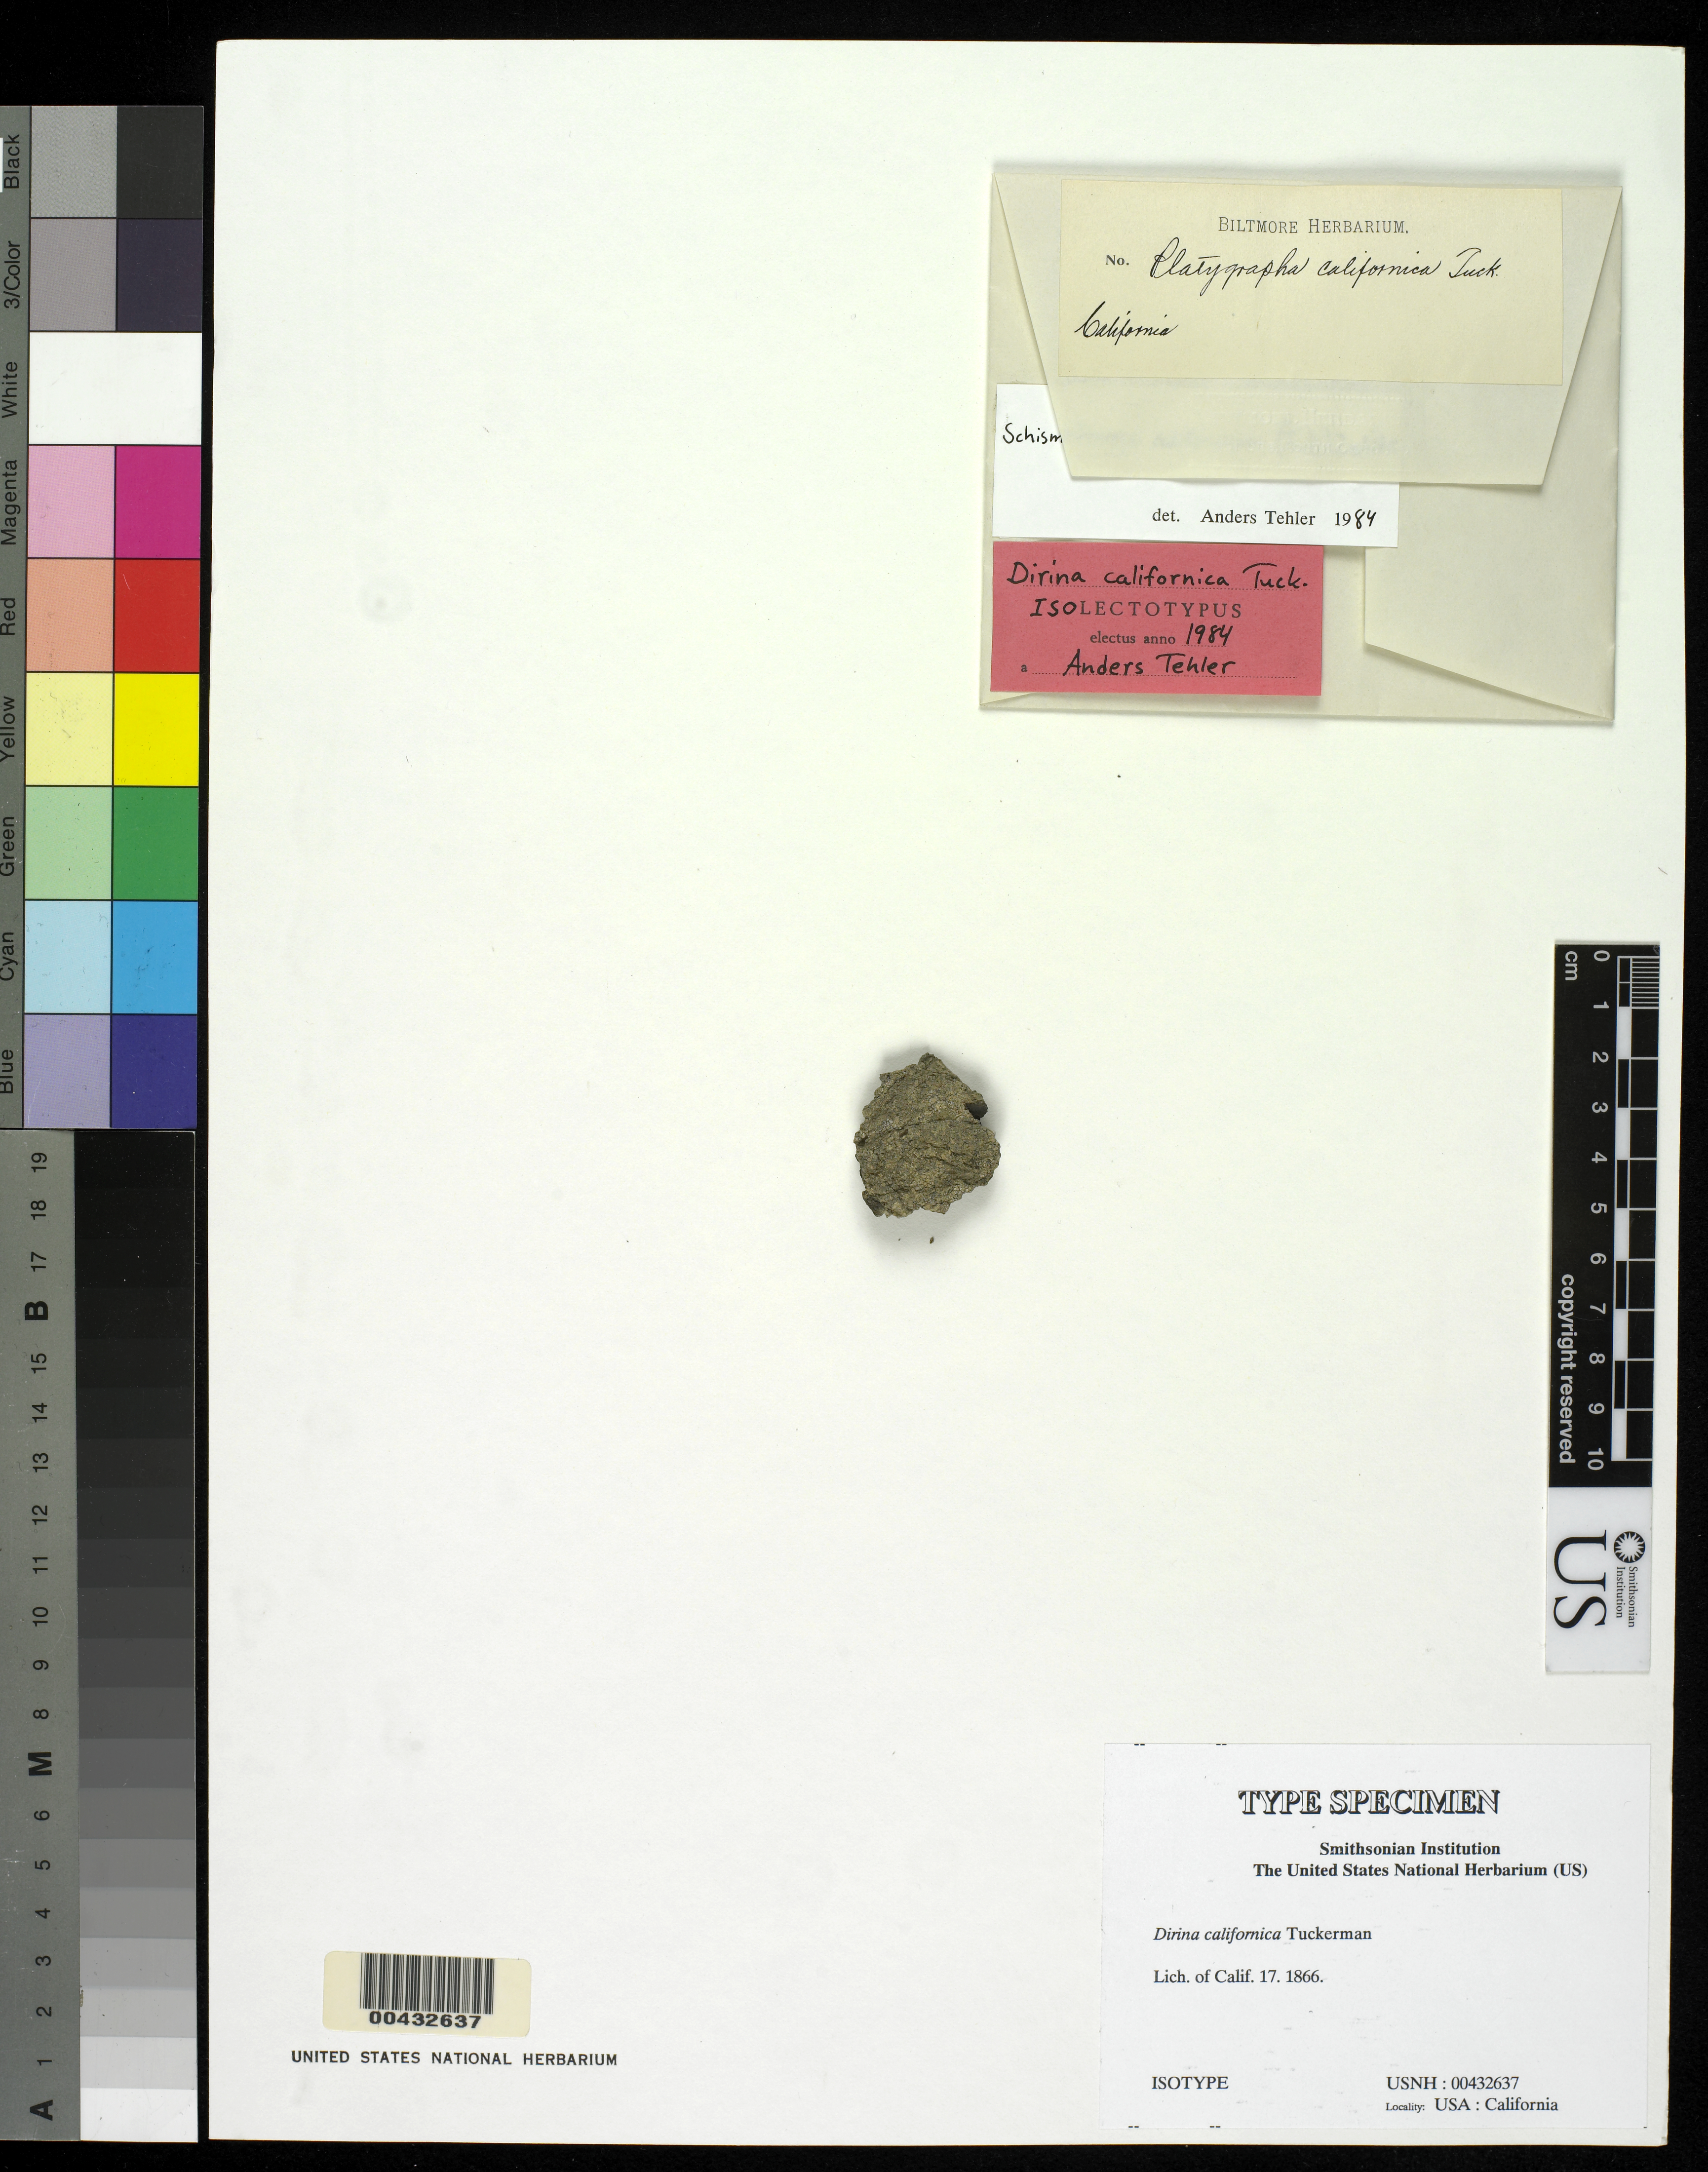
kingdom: Fungi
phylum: Ascomycota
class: Arthoniomycetes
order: Arthoniales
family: Roccellaceae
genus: Dirina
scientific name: Dirina californica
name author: Tuck.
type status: Isotype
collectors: H. Bolander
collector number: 129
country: United States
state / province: California